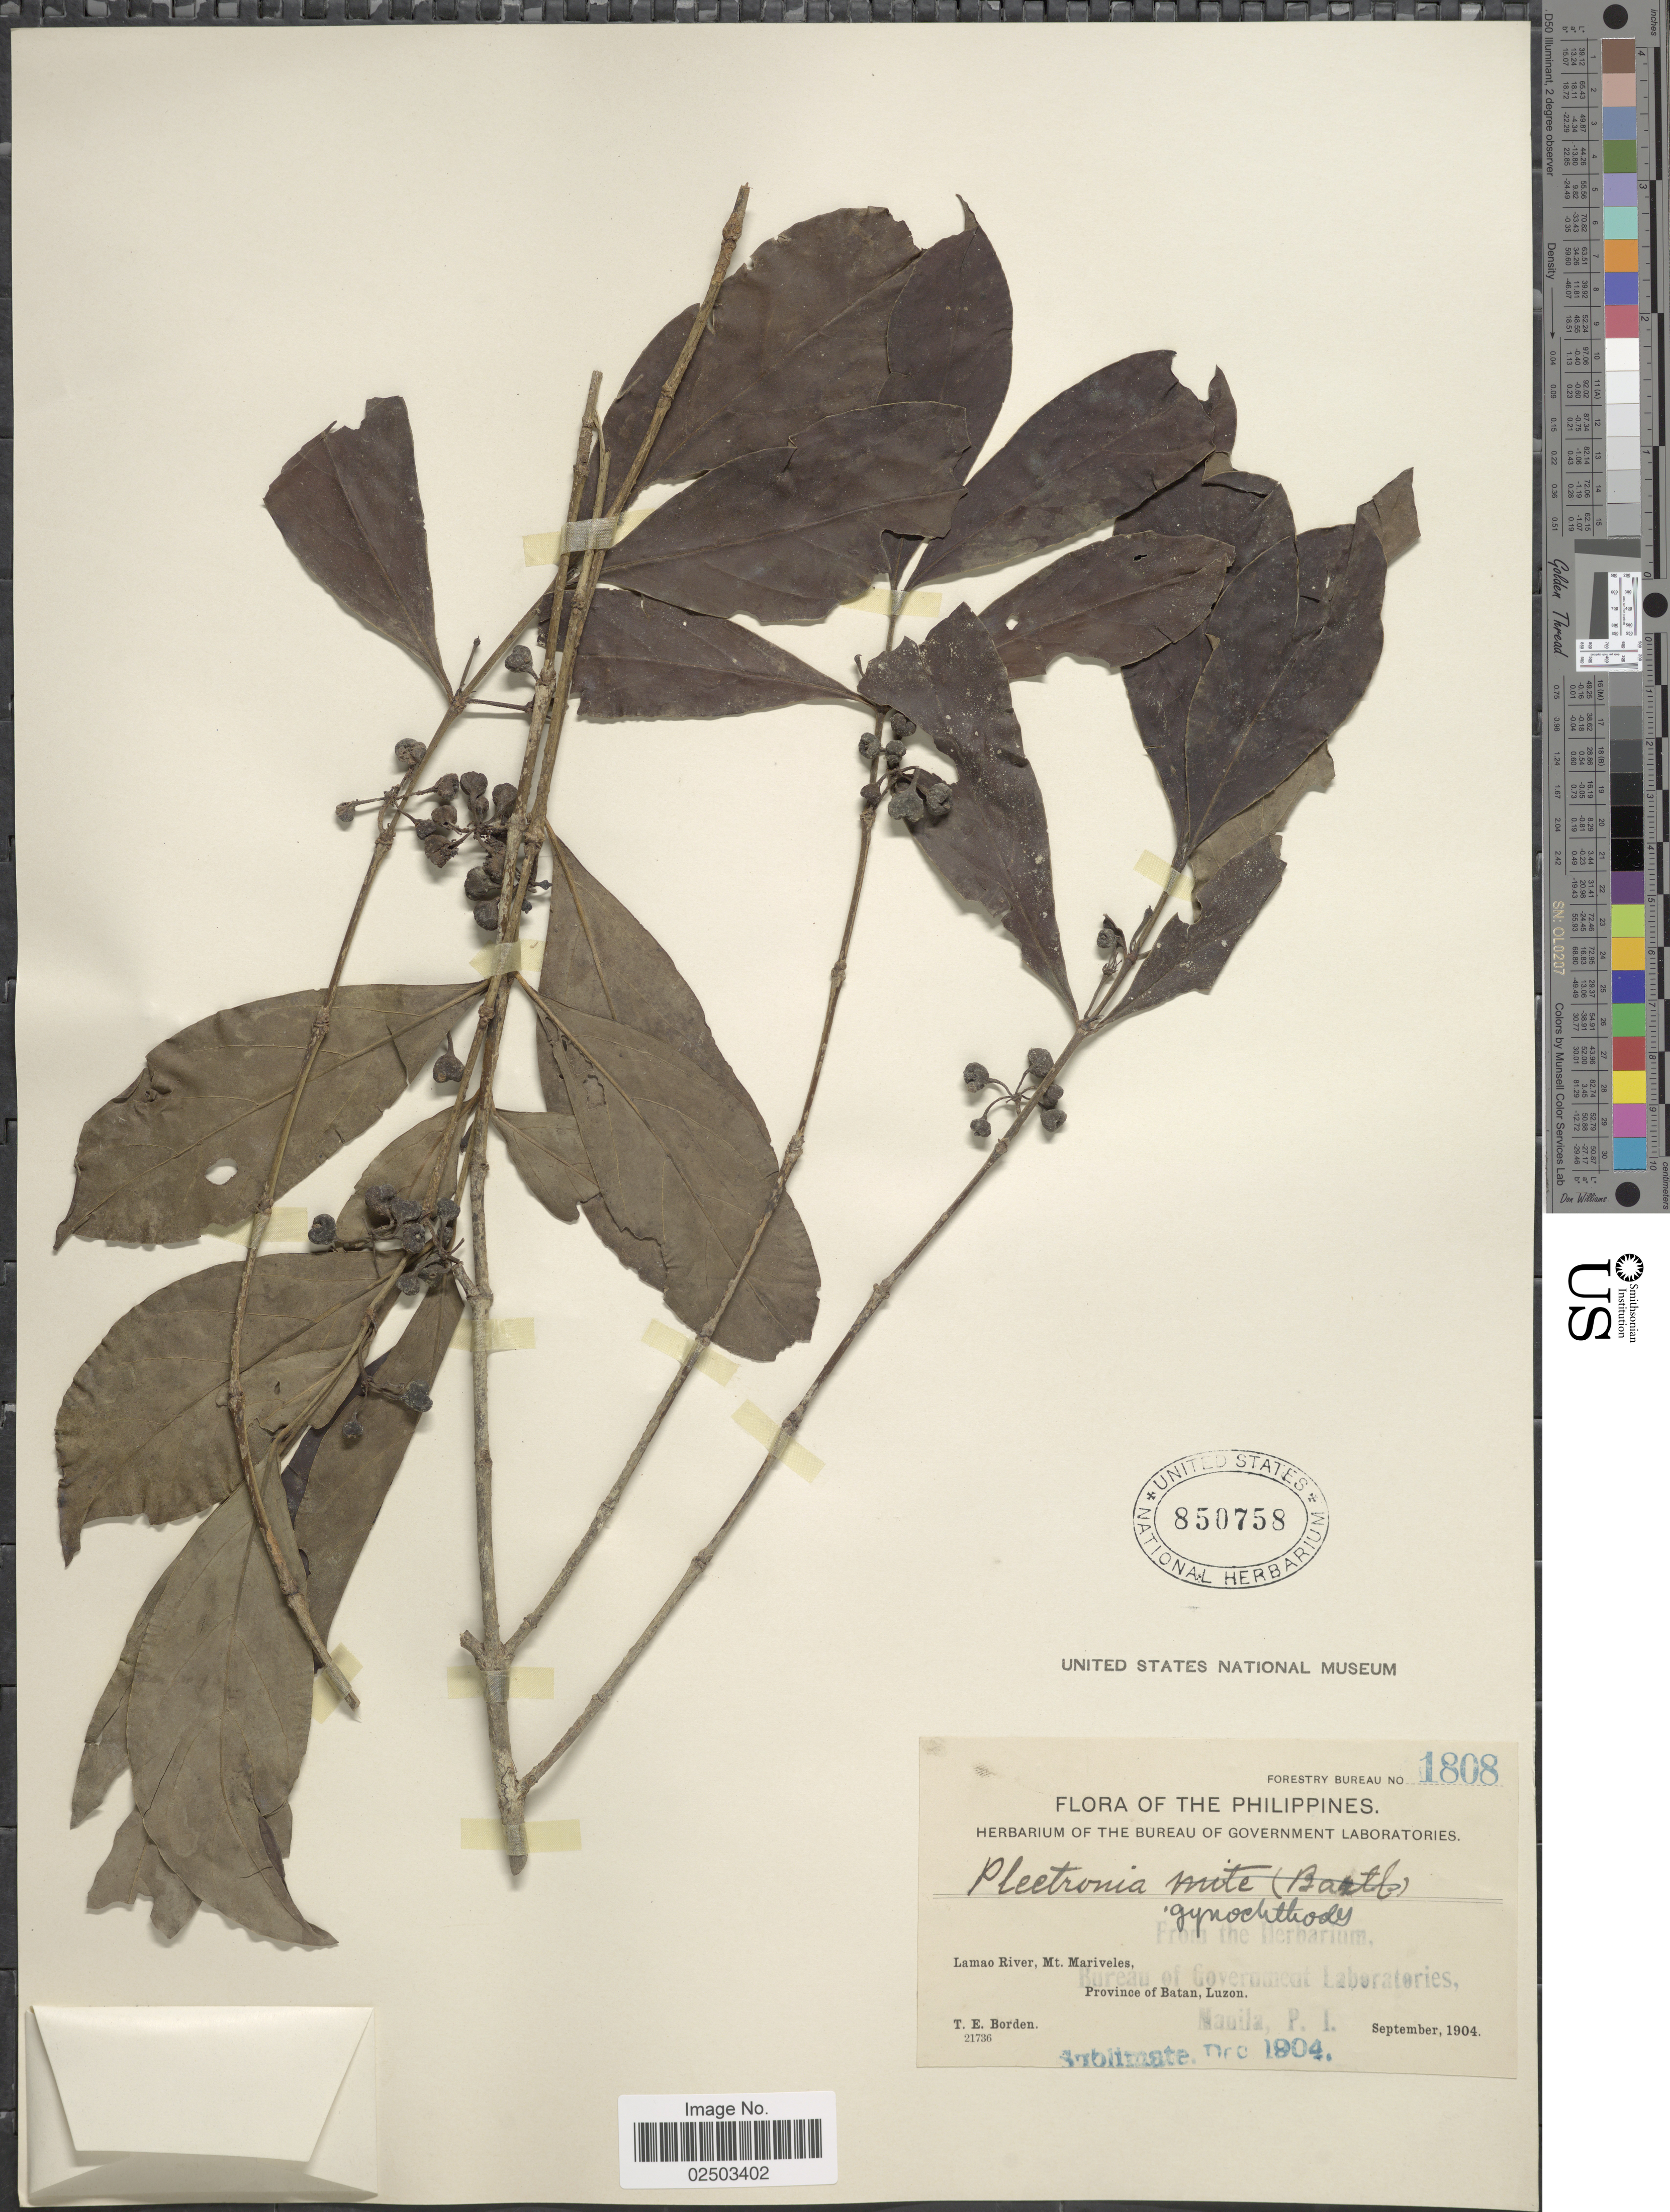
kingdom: Plantae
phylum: Tracheophyta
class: Magnoliopsida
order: Gentianales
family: Rubiaceae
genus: Canthium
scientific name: Canthium gynochthodes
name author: Baill.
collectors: T. E. Borden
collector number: Forestry Bureau 1808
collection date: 1904-09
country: Philippines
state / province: Cagayan Valley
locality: Lamao River, Mt. Mariveles, Luzon, Province of Batan, Luzon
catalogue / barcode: US 850758